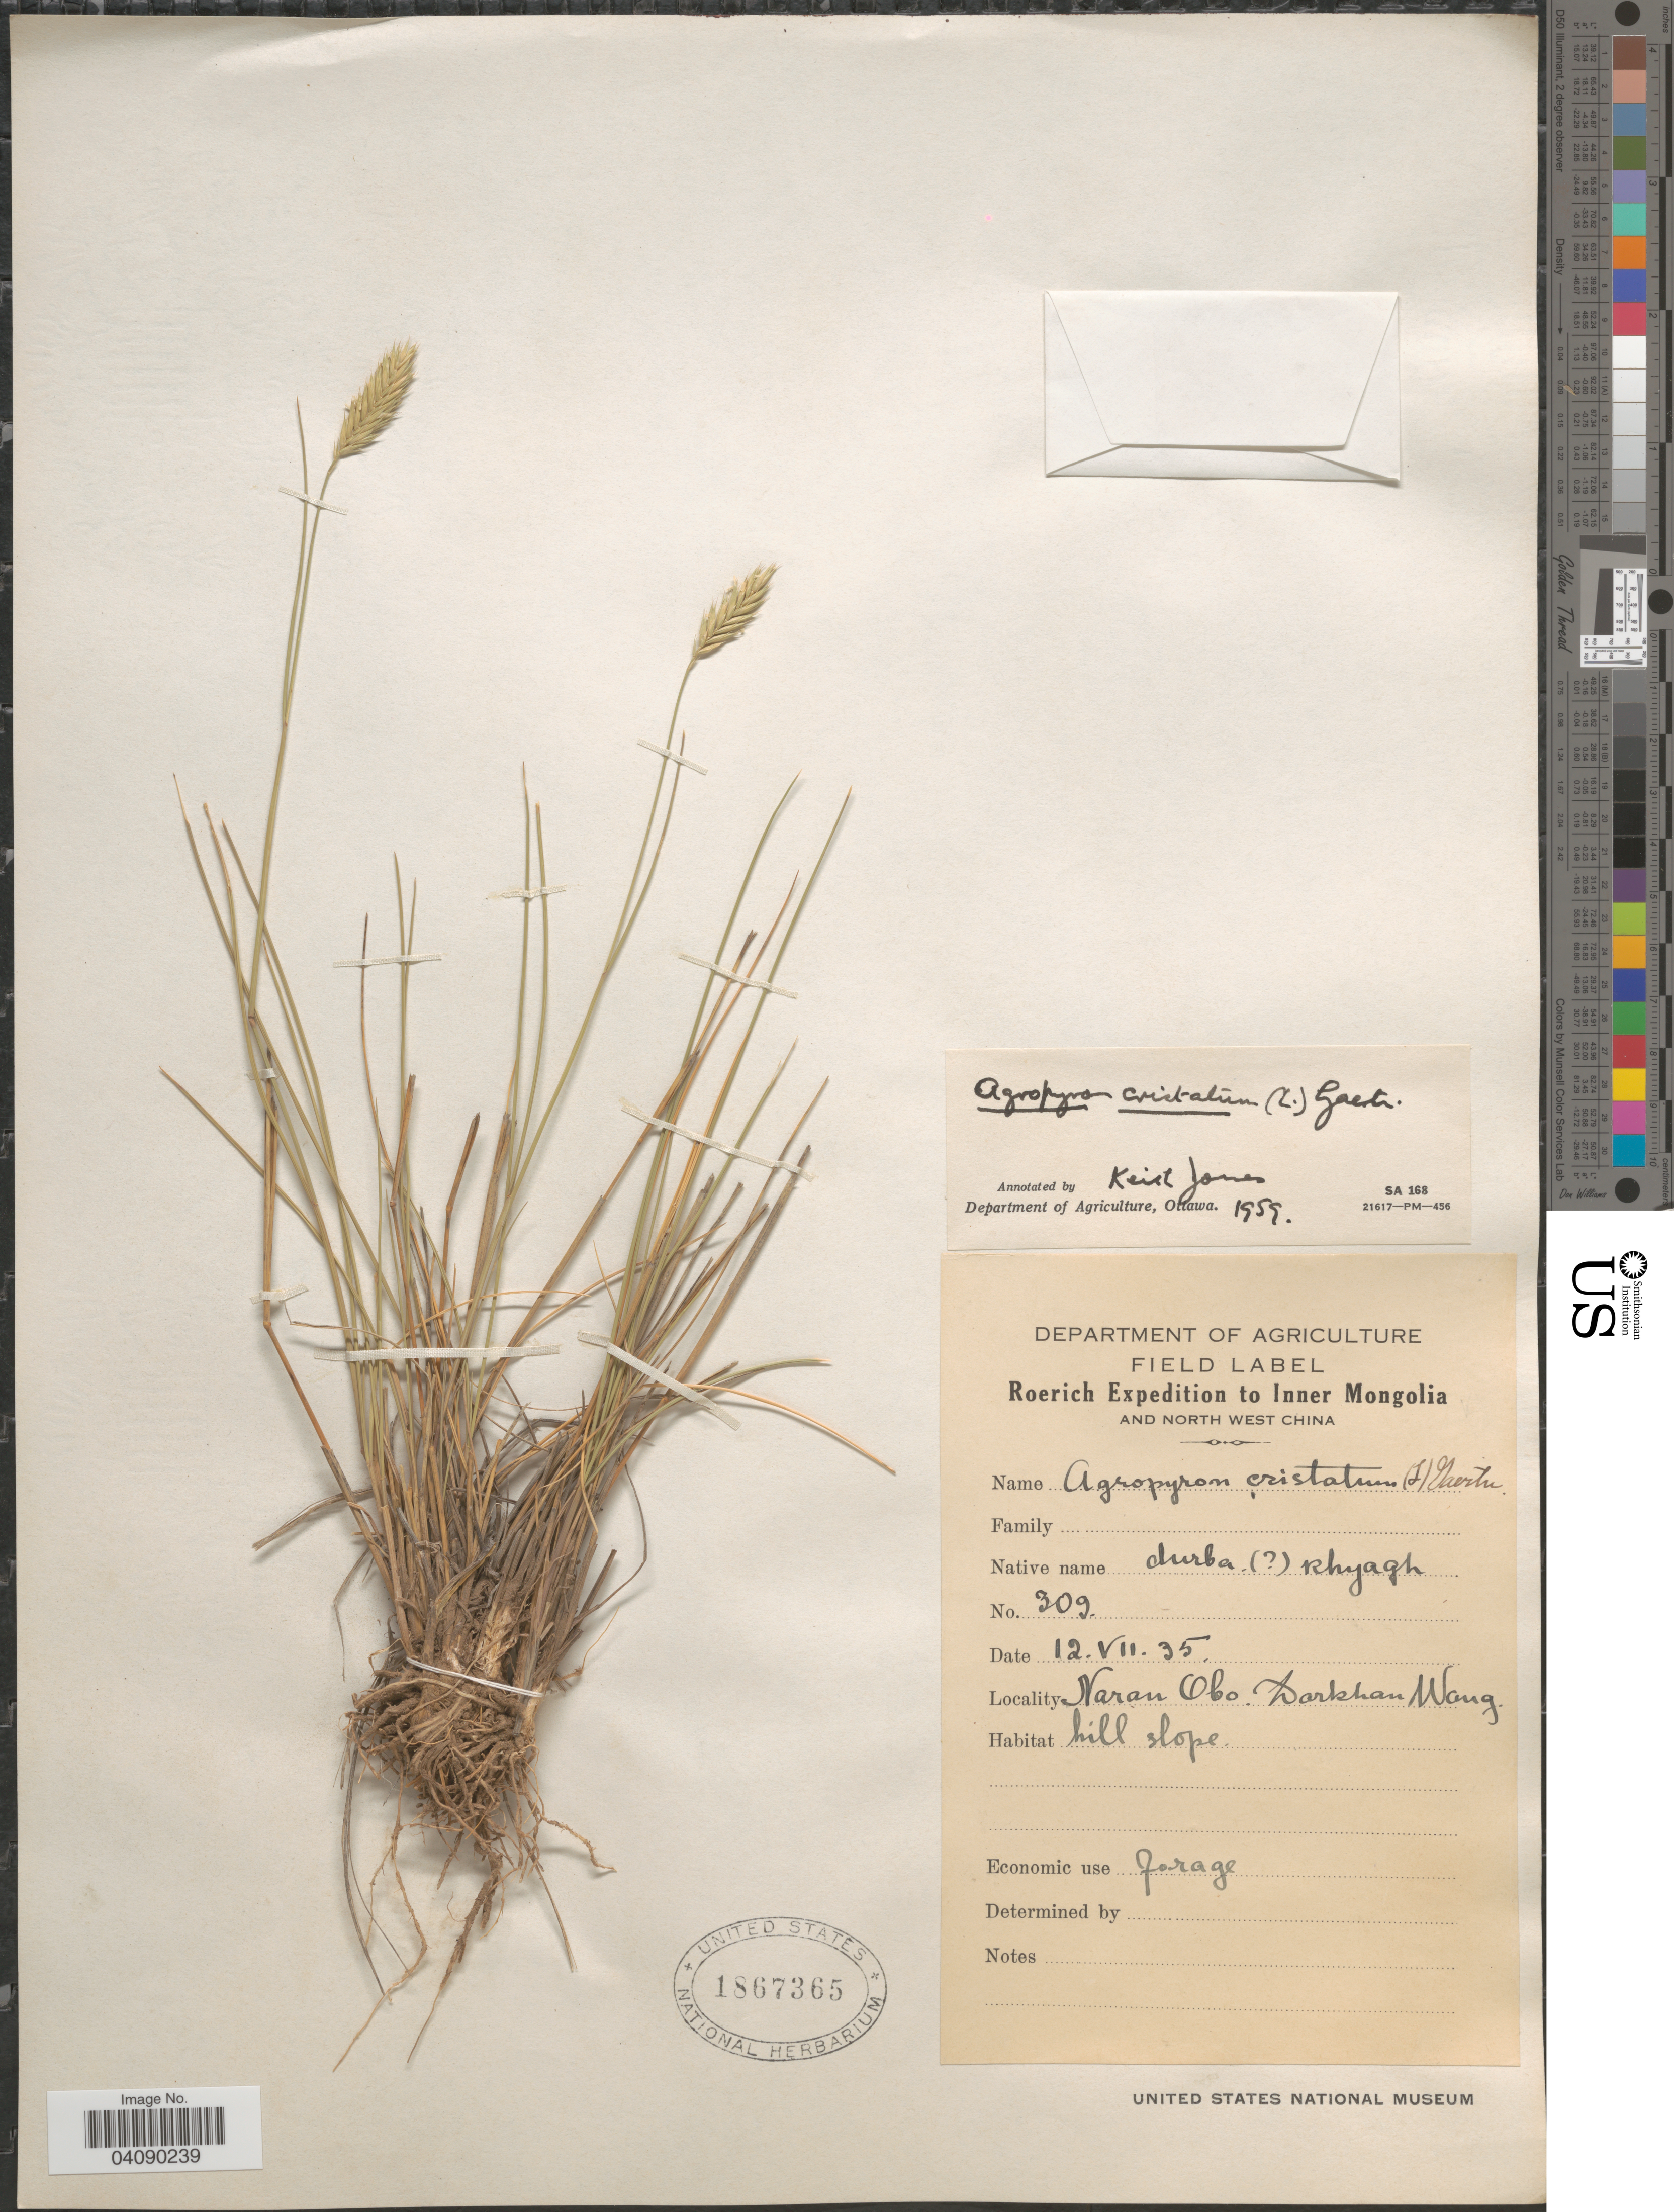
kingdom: Plantae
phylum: Tracheophyta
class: Liliopsida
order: Poales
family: Poaceae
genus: Agropyron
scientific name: Agropyron cristatum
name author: (L.) Gaertn.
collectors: Roerich Expedition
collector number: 309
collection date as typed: Transcribed d/m/y: 12/7/35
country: China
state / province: Nei Monggol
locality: To Inner Mongolia and North West China. Naran Obo. Darkham Wang. Hill slope.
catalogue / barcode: US 1867365